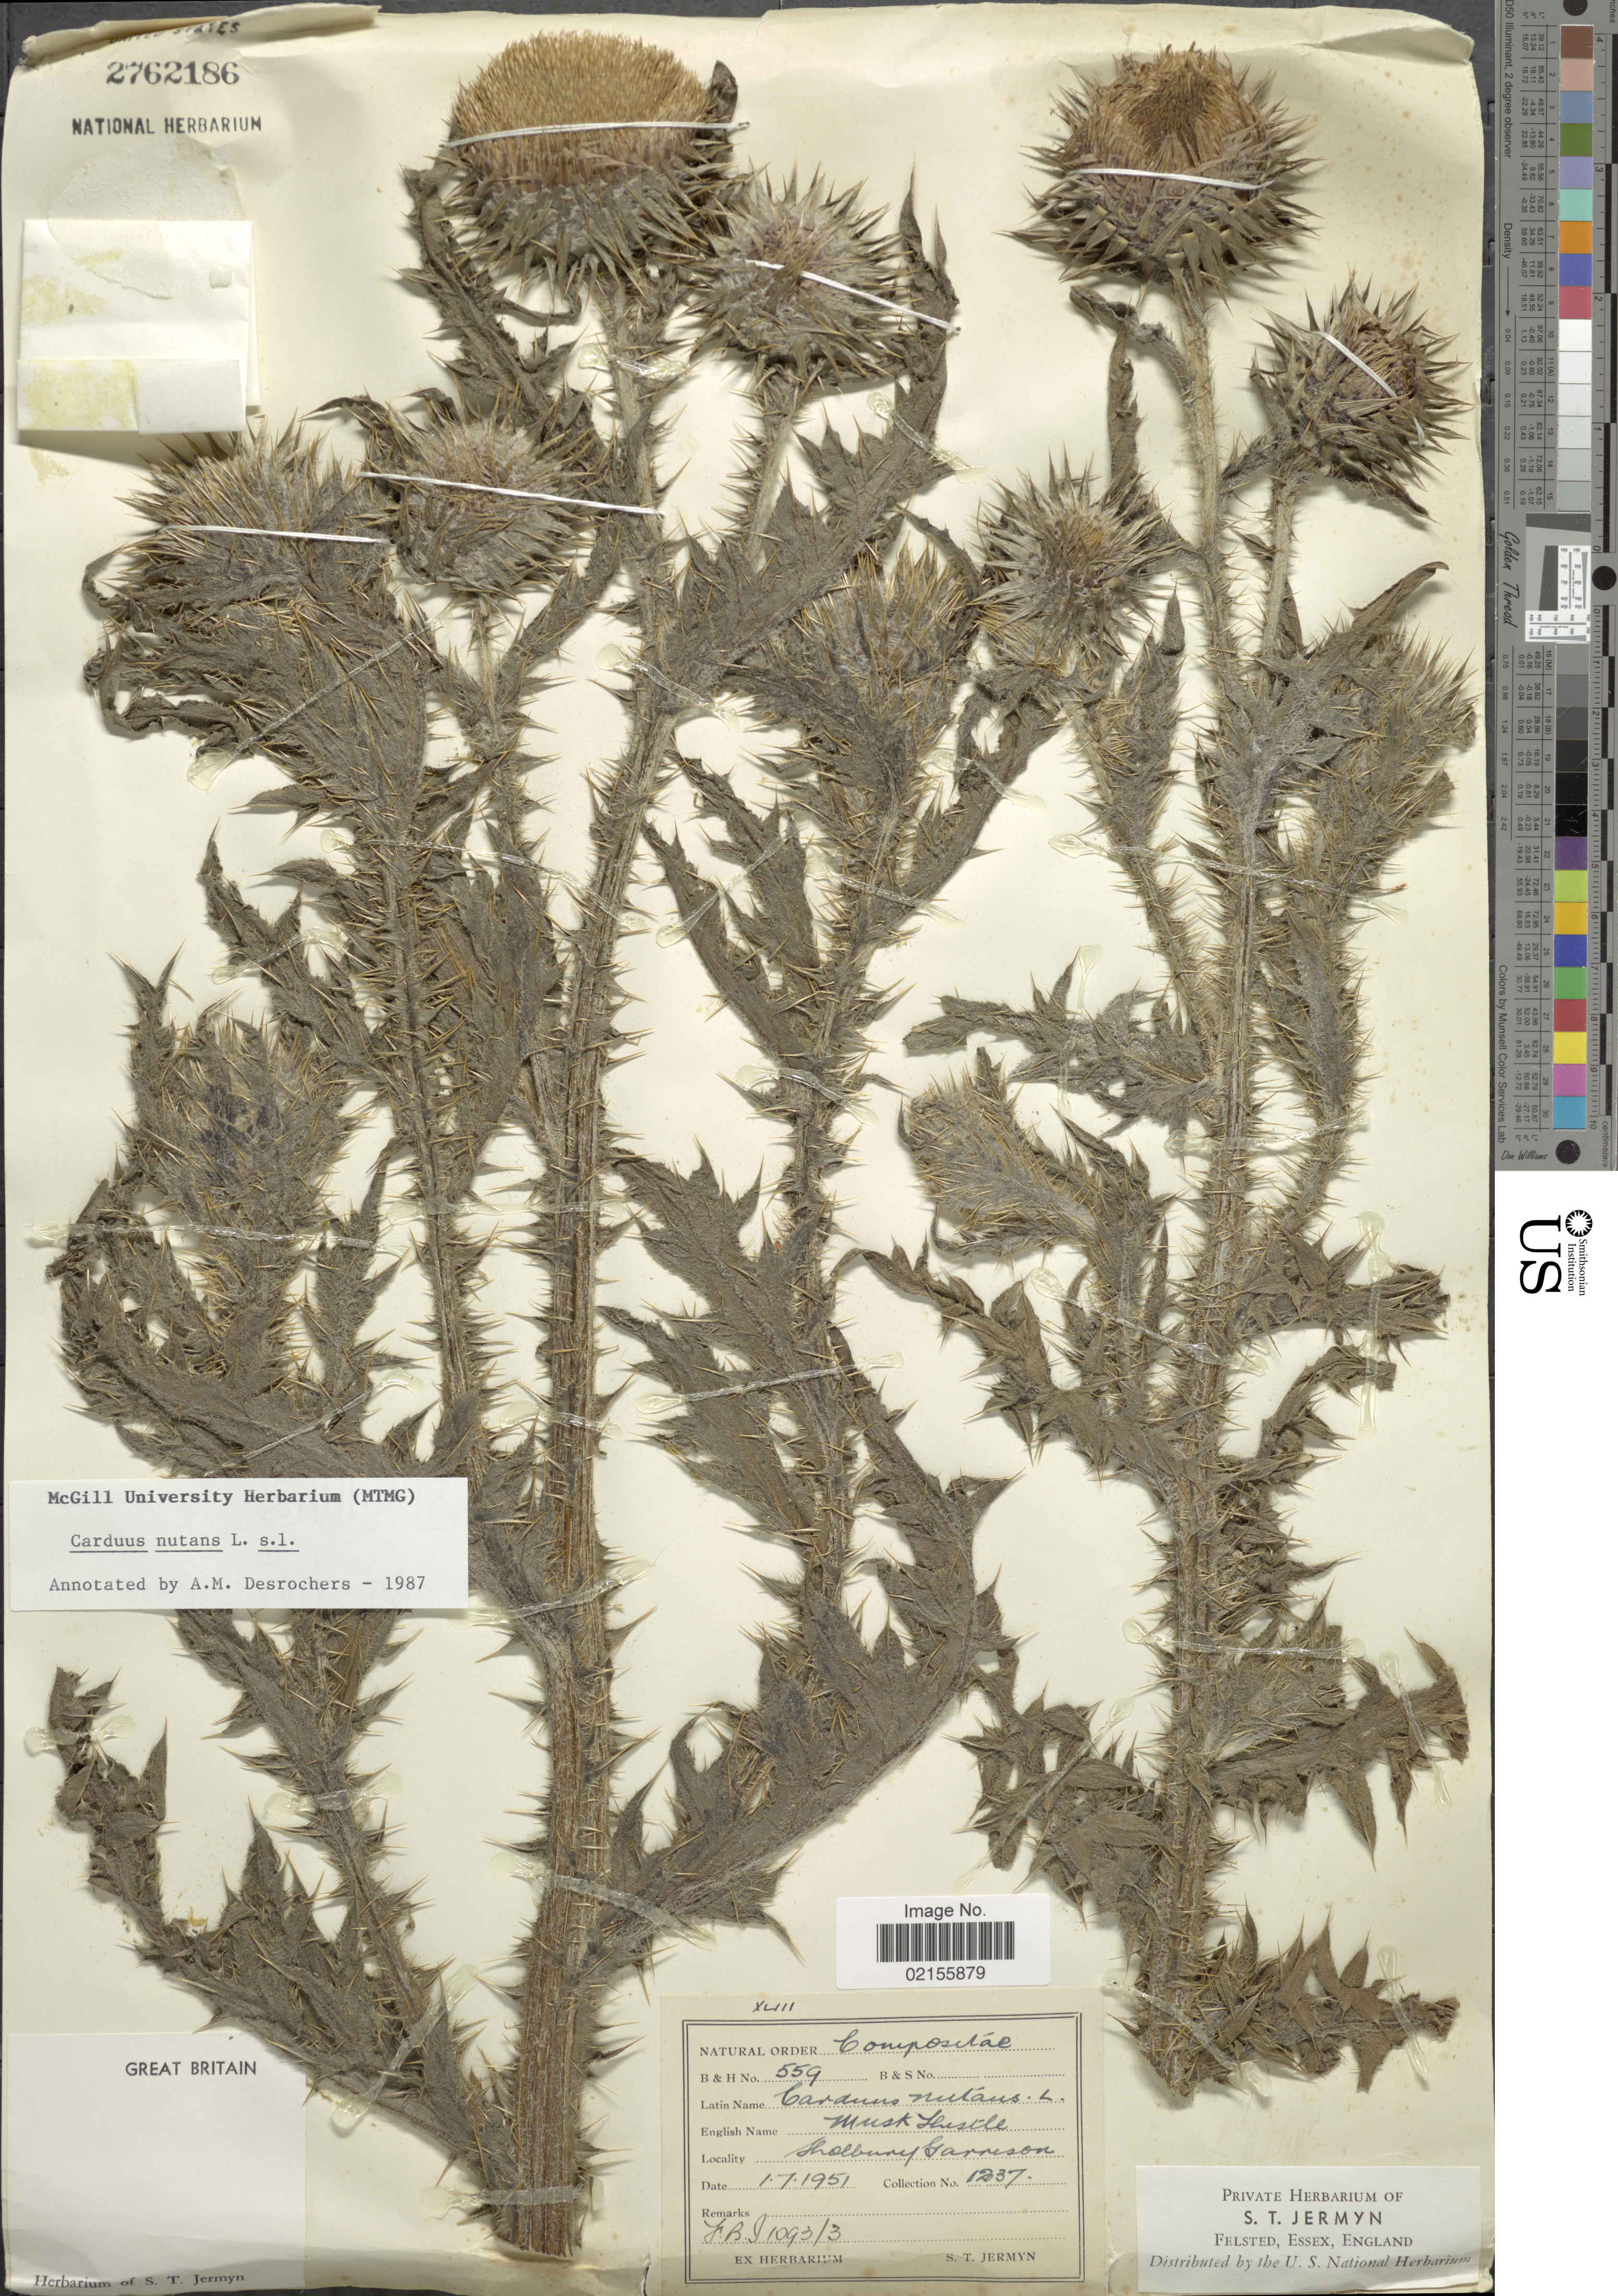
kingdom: Plantae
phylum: Tracheophyta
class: Magnoliopsida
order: Asterales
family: Asteraceae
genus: Carduus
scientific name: Carduus nutans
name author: L.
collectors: S. Jermyn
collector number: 1237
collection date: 1951-07-01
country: United Kingdom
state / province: England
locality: Great Britain, Musk Thistle, Shoebury Garrison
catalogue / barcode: US 2762186